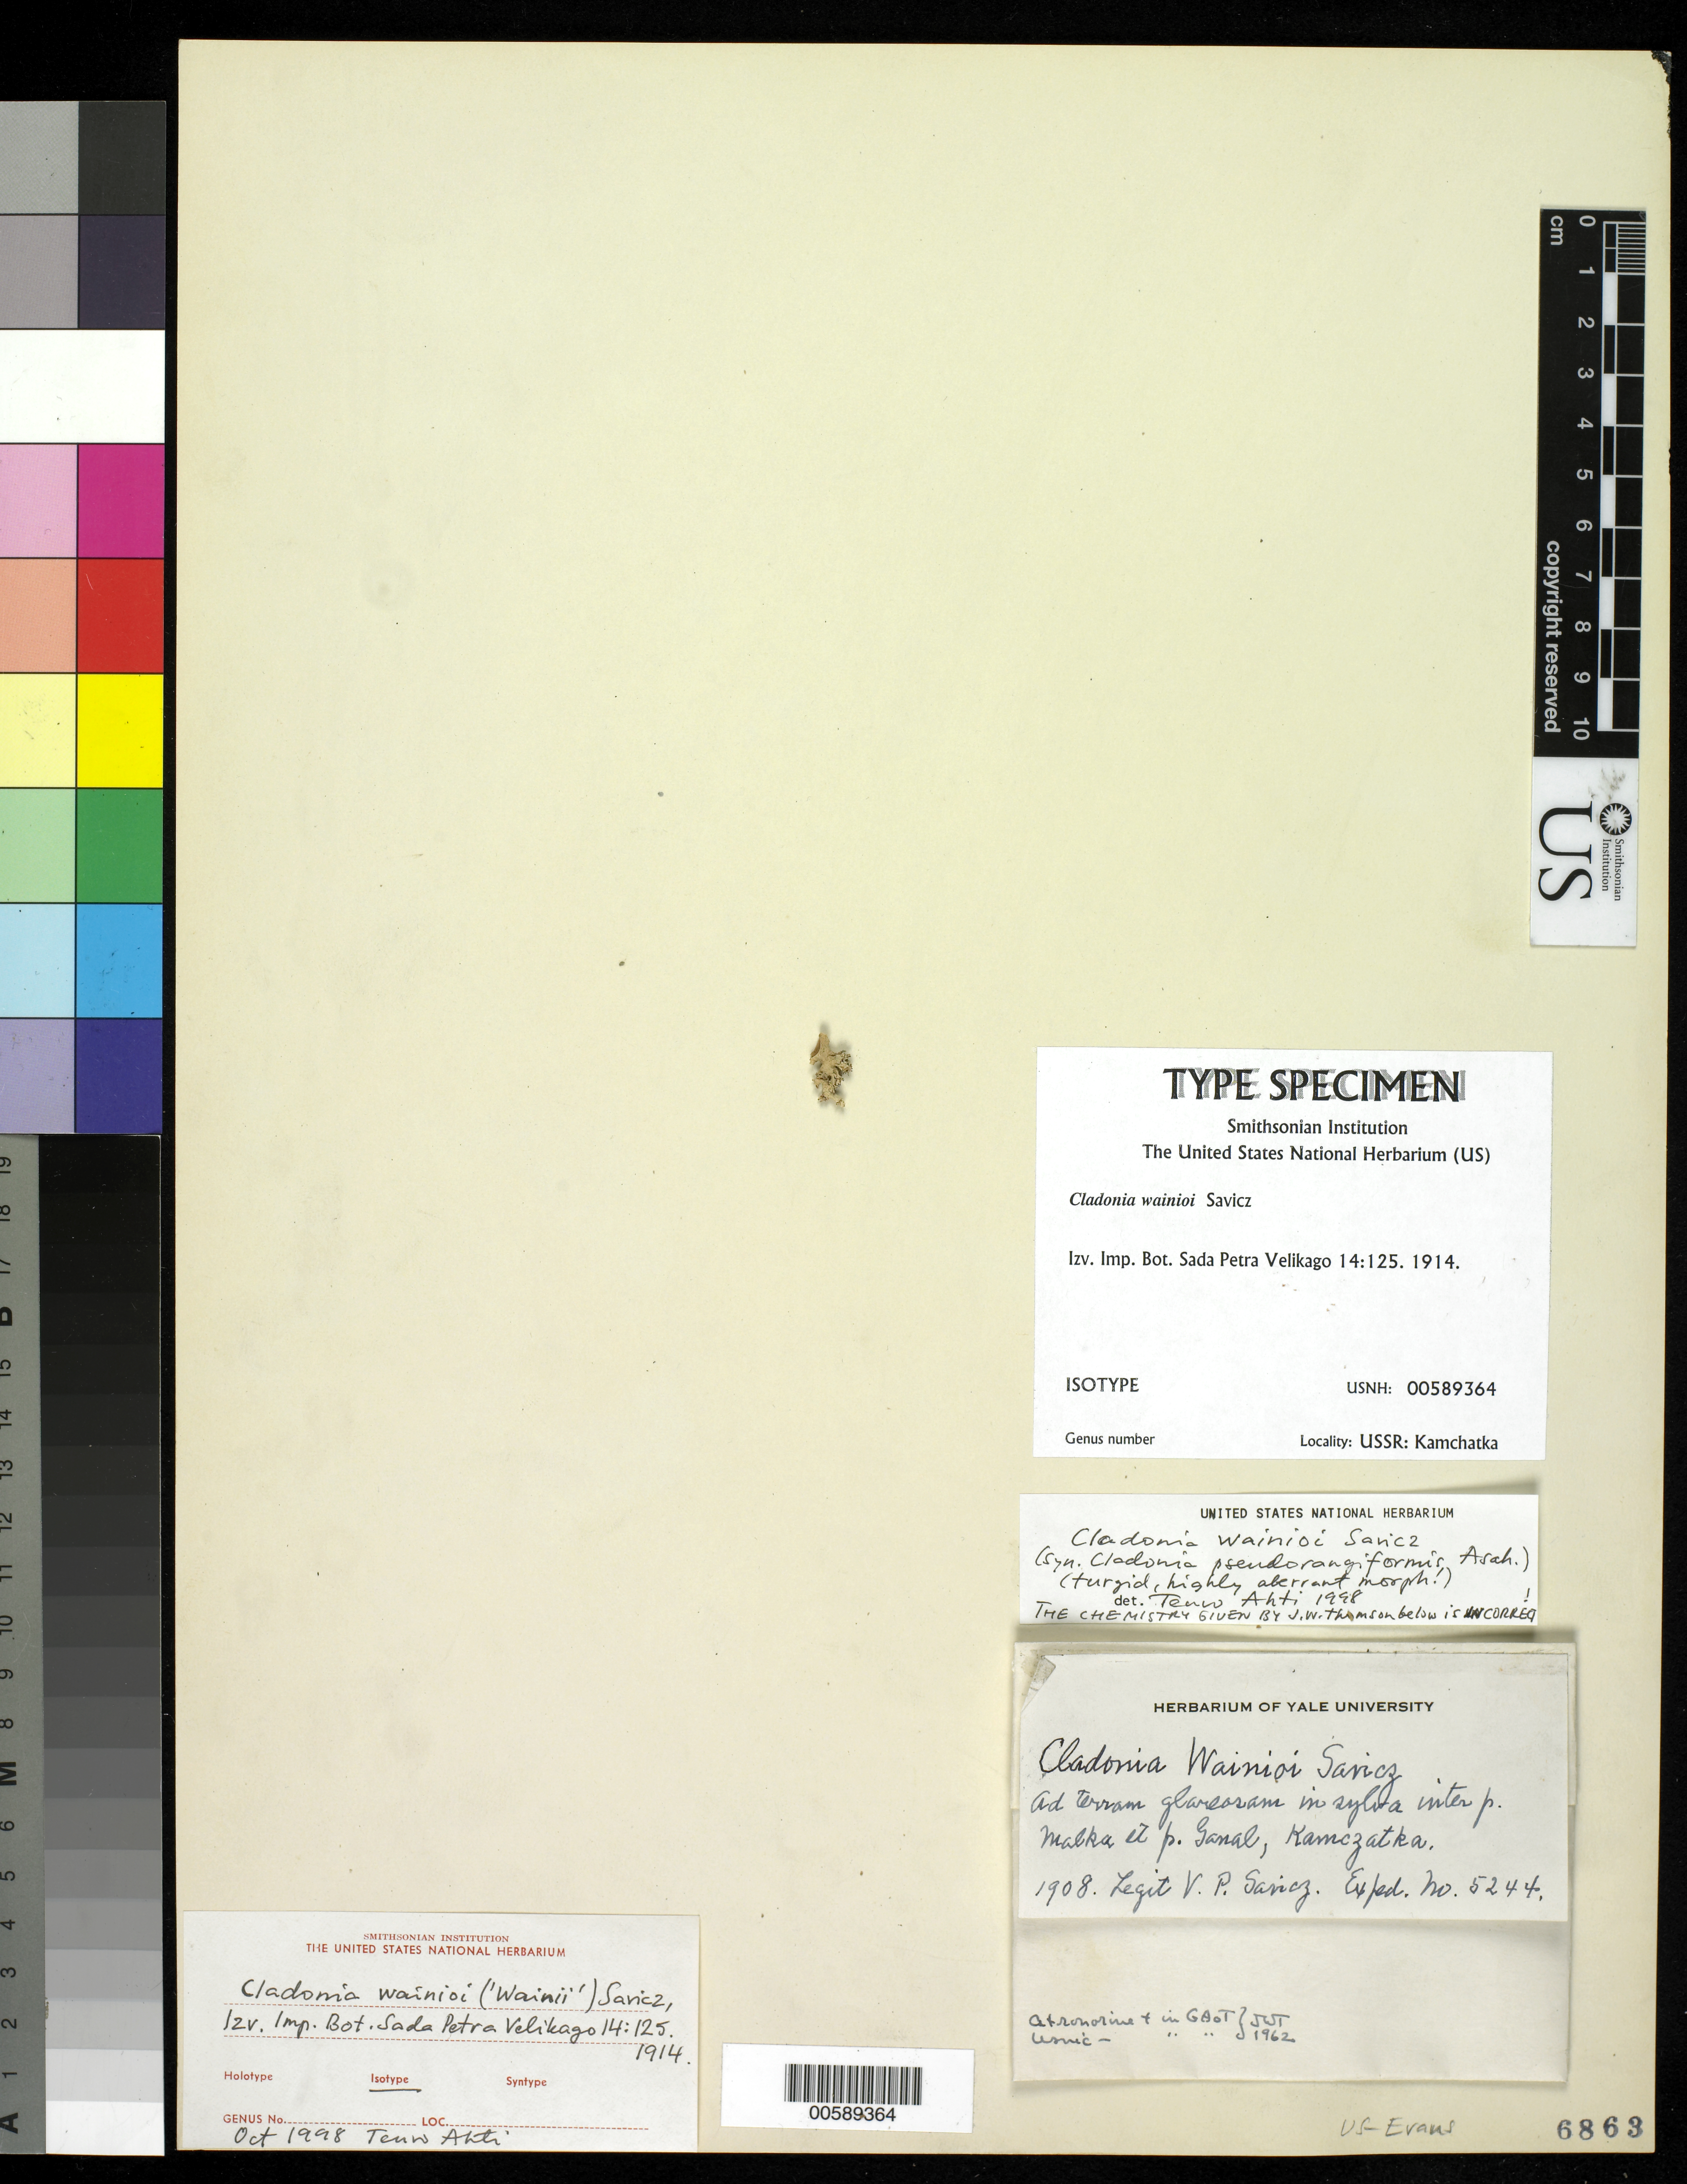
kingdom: Fungi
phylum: Ascomycota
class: Lecanoromycetes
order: Lecanorales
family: Cladoniaceae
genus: Cladonia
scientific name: Cladonia wainioi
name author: Savicz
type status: Isotype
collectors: V. P. Savicz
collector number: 5244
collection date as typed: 1908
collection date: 1908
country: Russian Federation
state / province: Kamchatka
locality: Inter P. Malka & Ganal. [Between P. Malka & Ganal.].